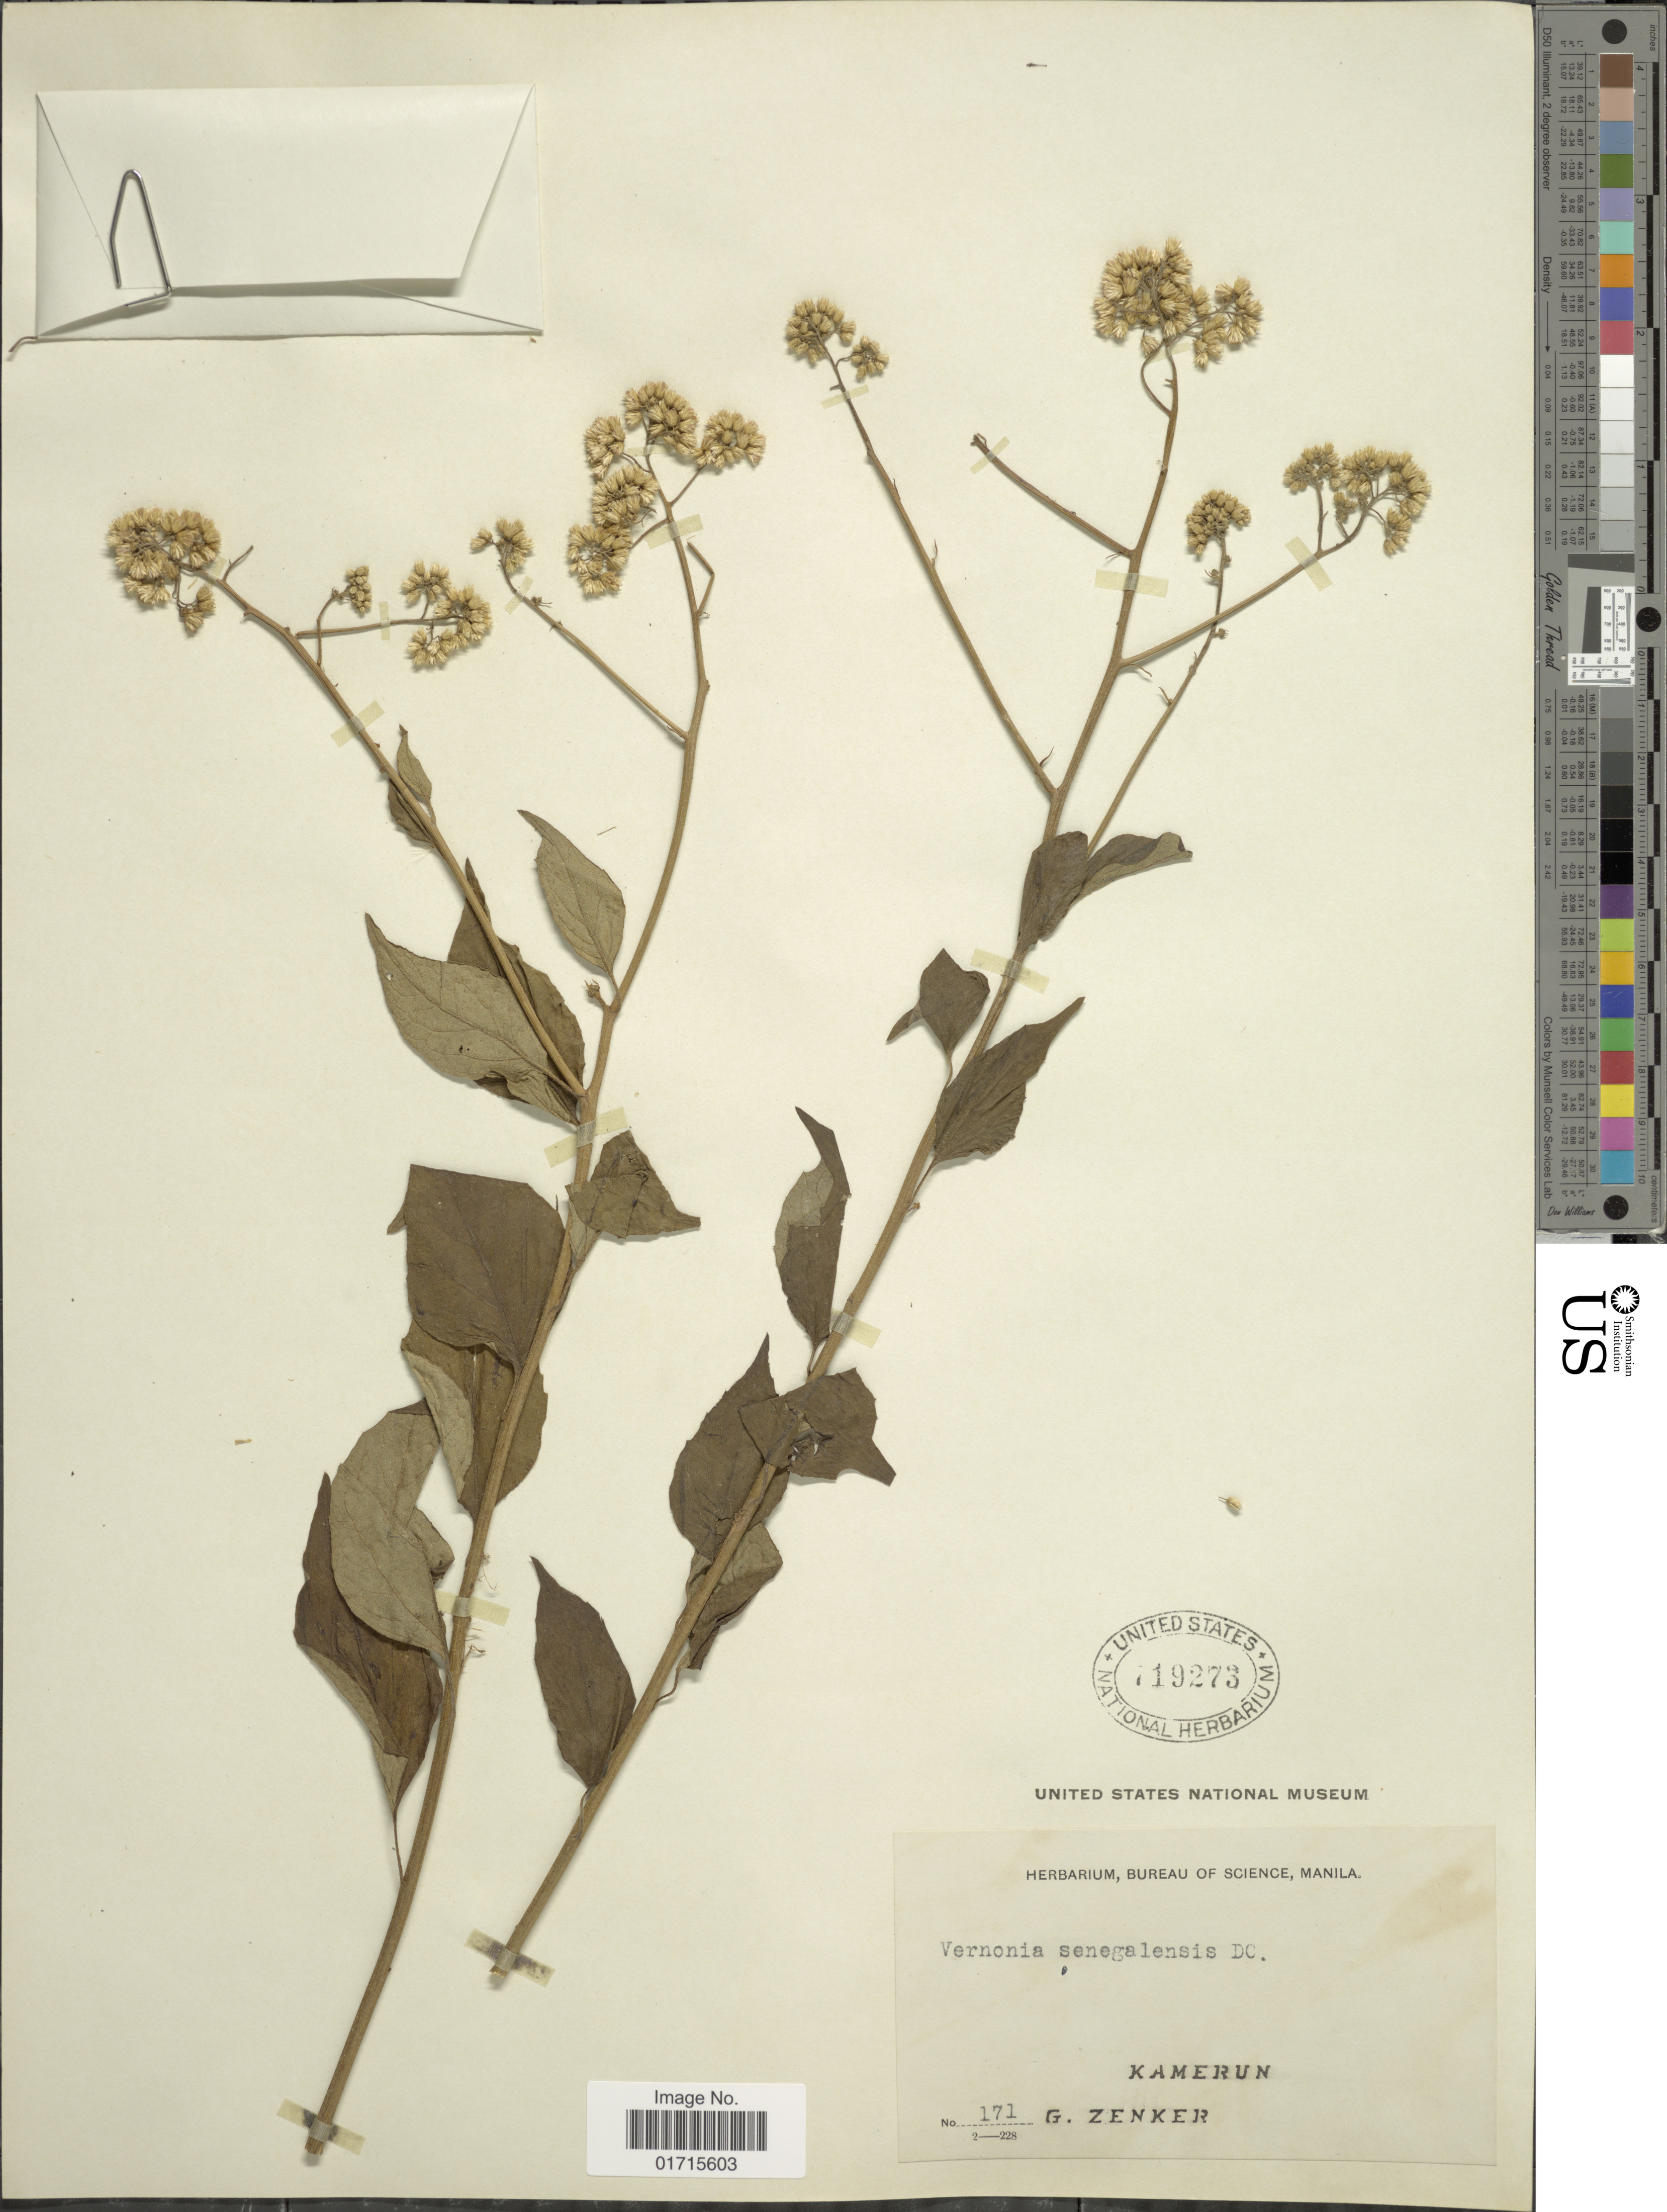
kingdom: Plantae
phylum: Tracheophyta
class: Magnoliopsida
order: Asterales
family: Asteraceae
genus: Microglossa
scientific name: Microglossa volubilis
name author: DC.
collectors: G. A. Zenker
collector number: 171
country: Cameroon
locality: Kamerun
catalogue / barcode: US 719273